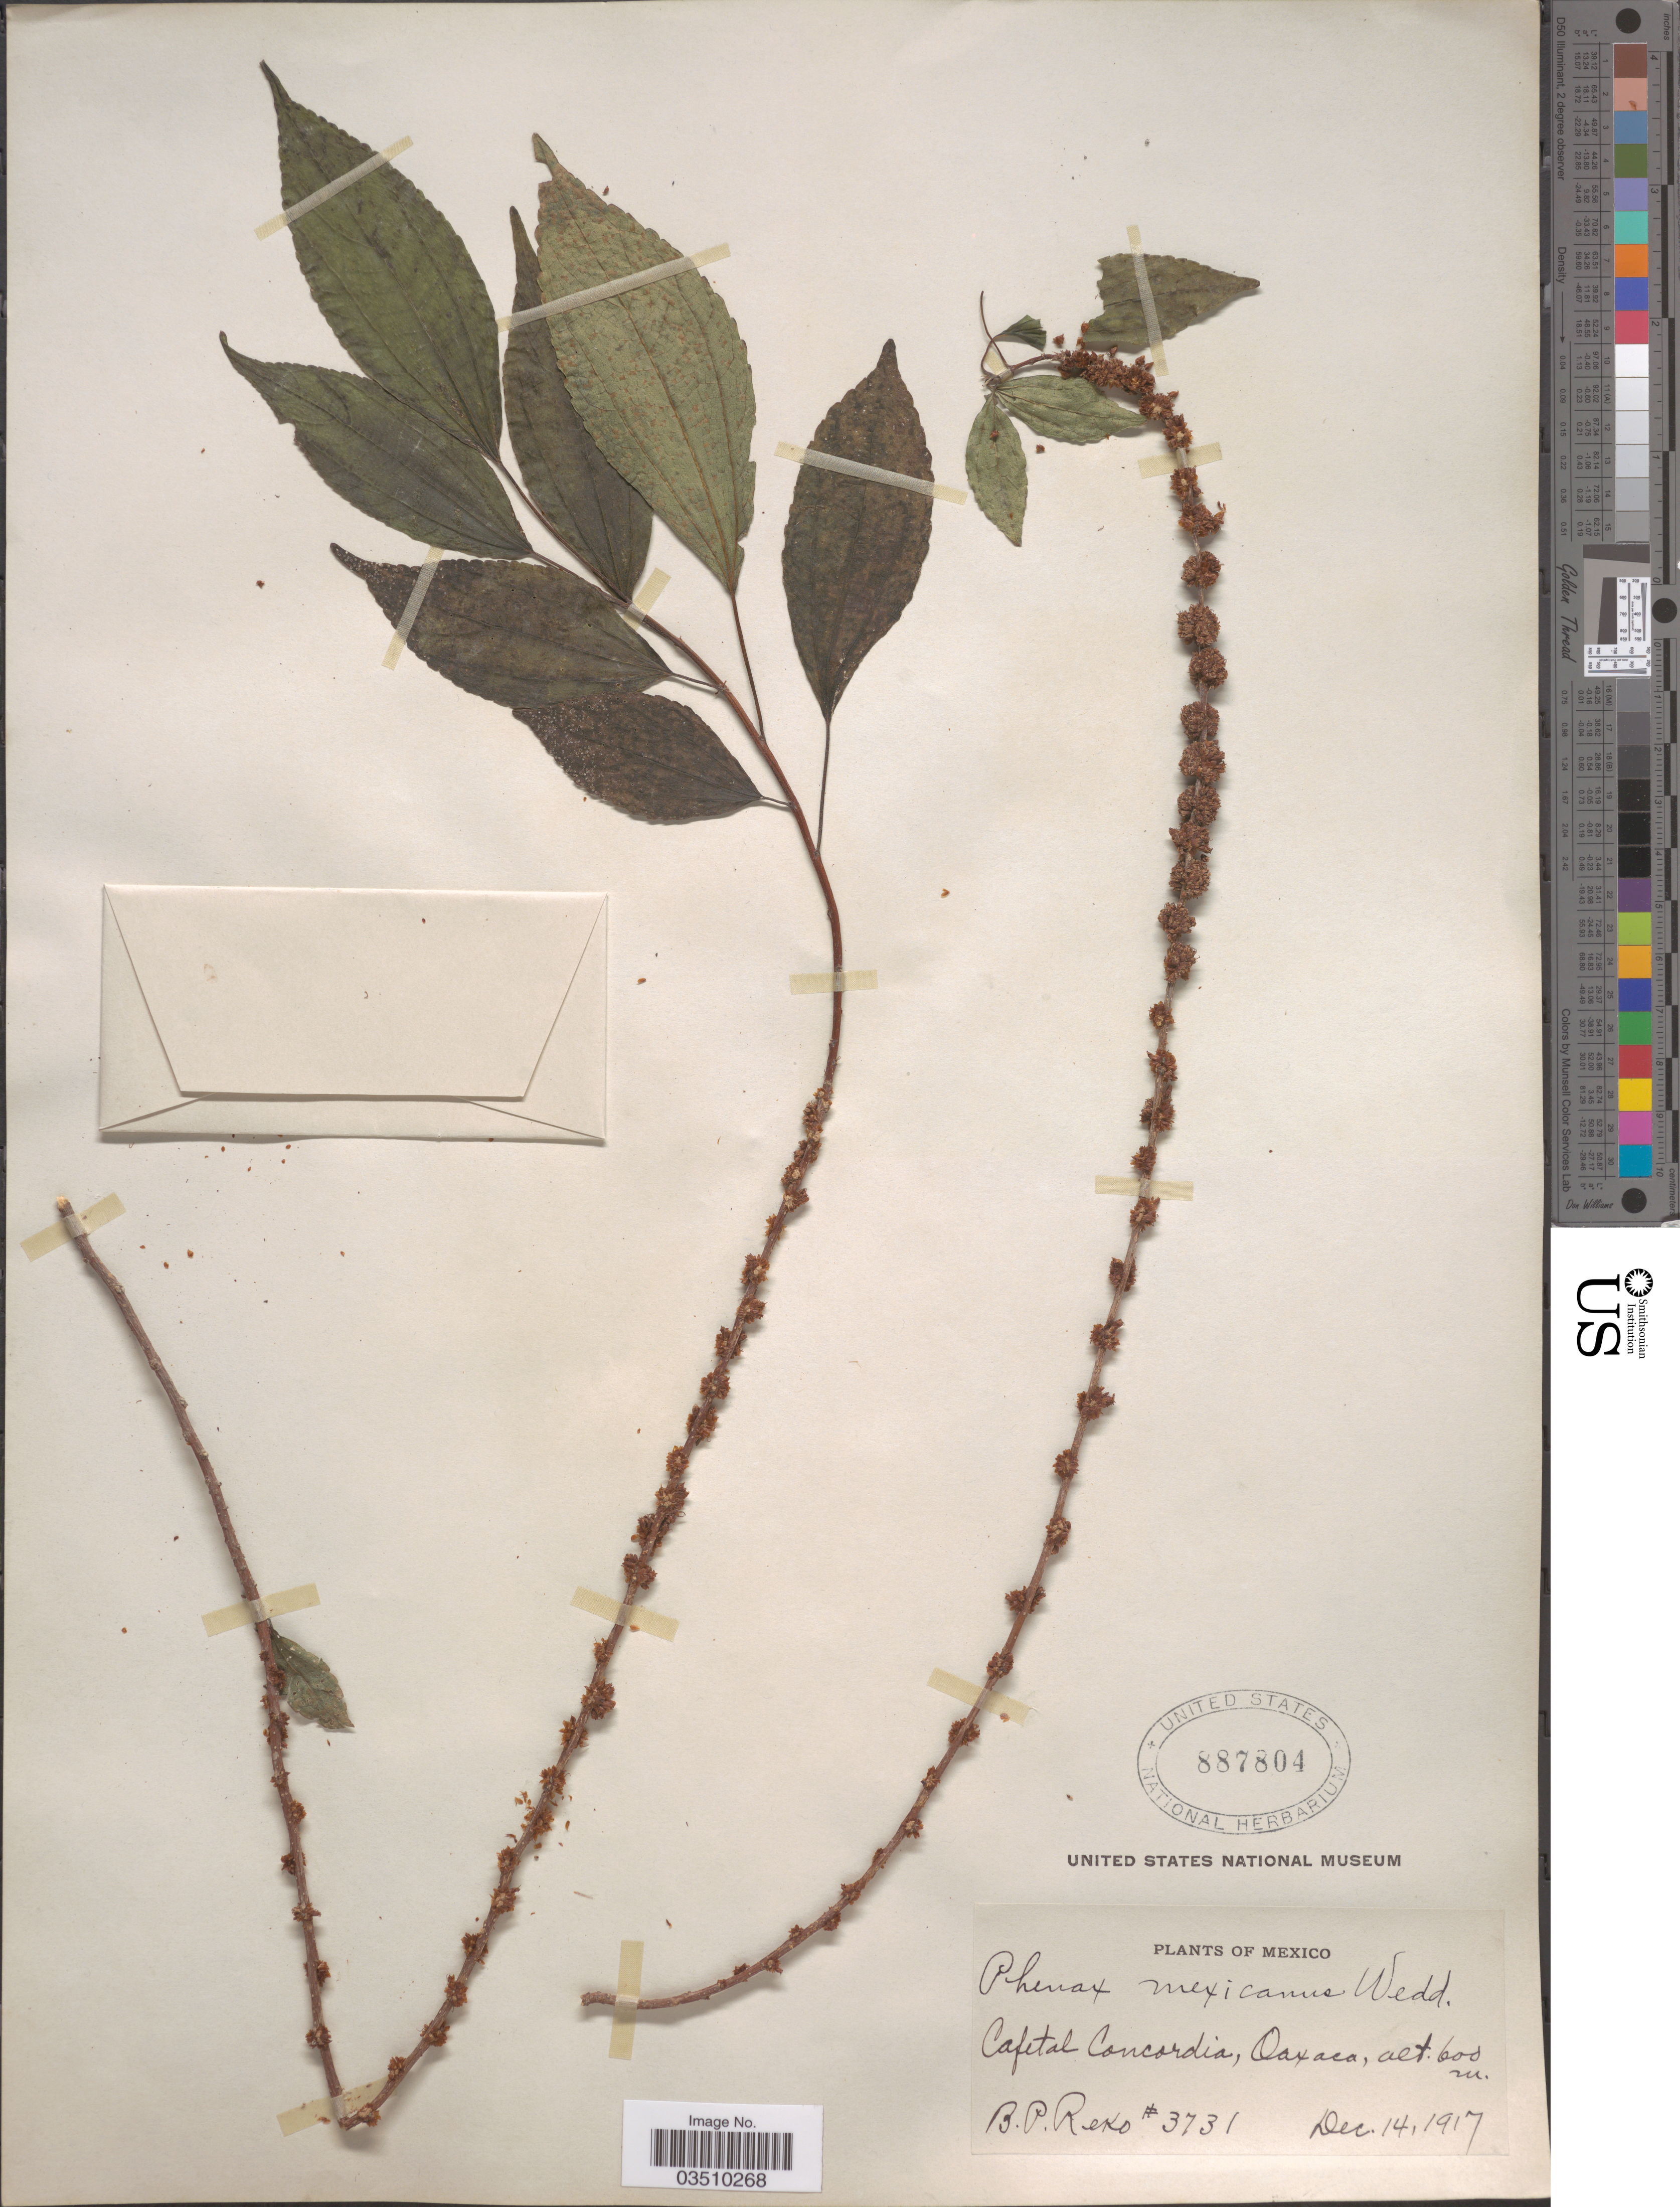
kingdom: Plantae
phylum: Tracheophyta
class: Magnoliopsida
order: Rosales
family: Urticaceae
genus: Phenax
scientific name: Phenax mexicanus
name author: Wedd.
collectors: B. P. Reko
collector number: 3731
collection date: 1917-12-14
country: Mexico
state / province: Oaxaca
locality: Cafetal Concordia.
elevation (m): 600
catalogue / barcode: US 887804